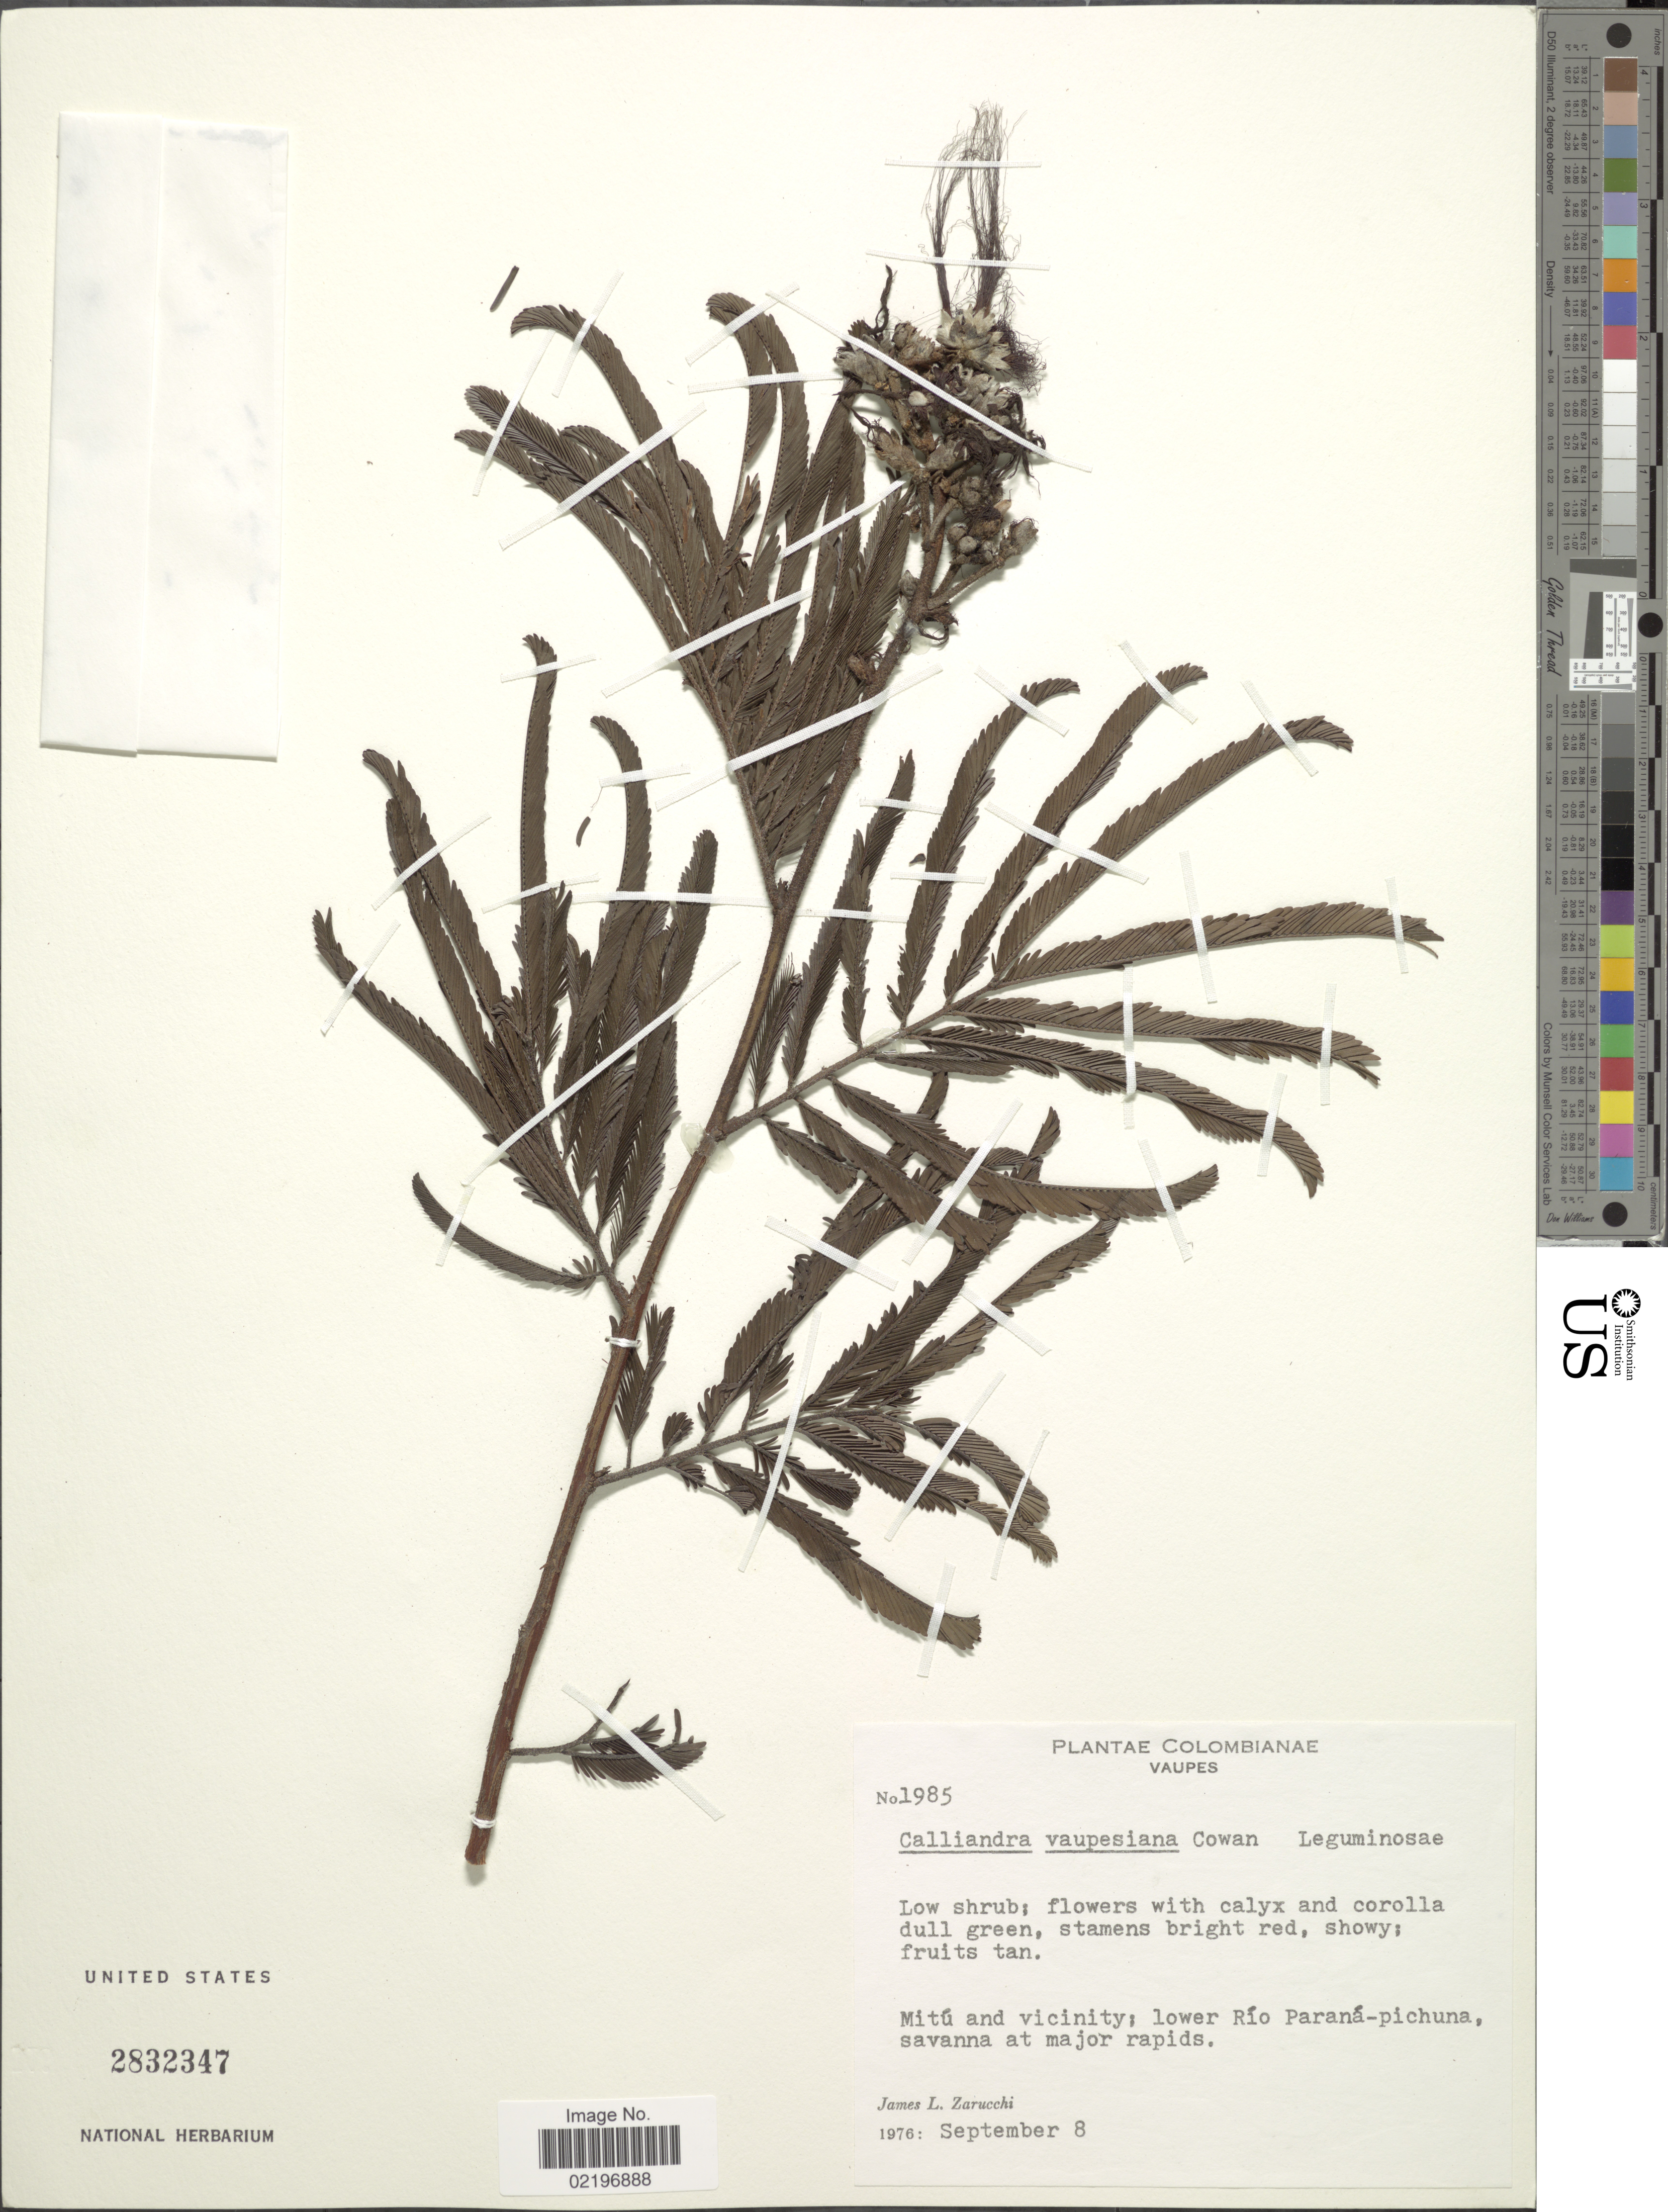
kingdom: Plantae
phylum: Tracheophyta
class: Magnoliopsida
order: Fabales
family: Fabaceae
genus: Calliandra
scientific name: Calliandra vaupesiana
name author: R.S. Cowan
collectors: J. L. Zarucchi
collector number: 1985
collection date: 1976-09-08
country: Colombia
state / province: Vaupés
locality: Colombianae. Vaupes. Mitu and vicinity; lower Rio Parana-pichuna, savanna at major rapids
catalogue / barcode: US 2832347